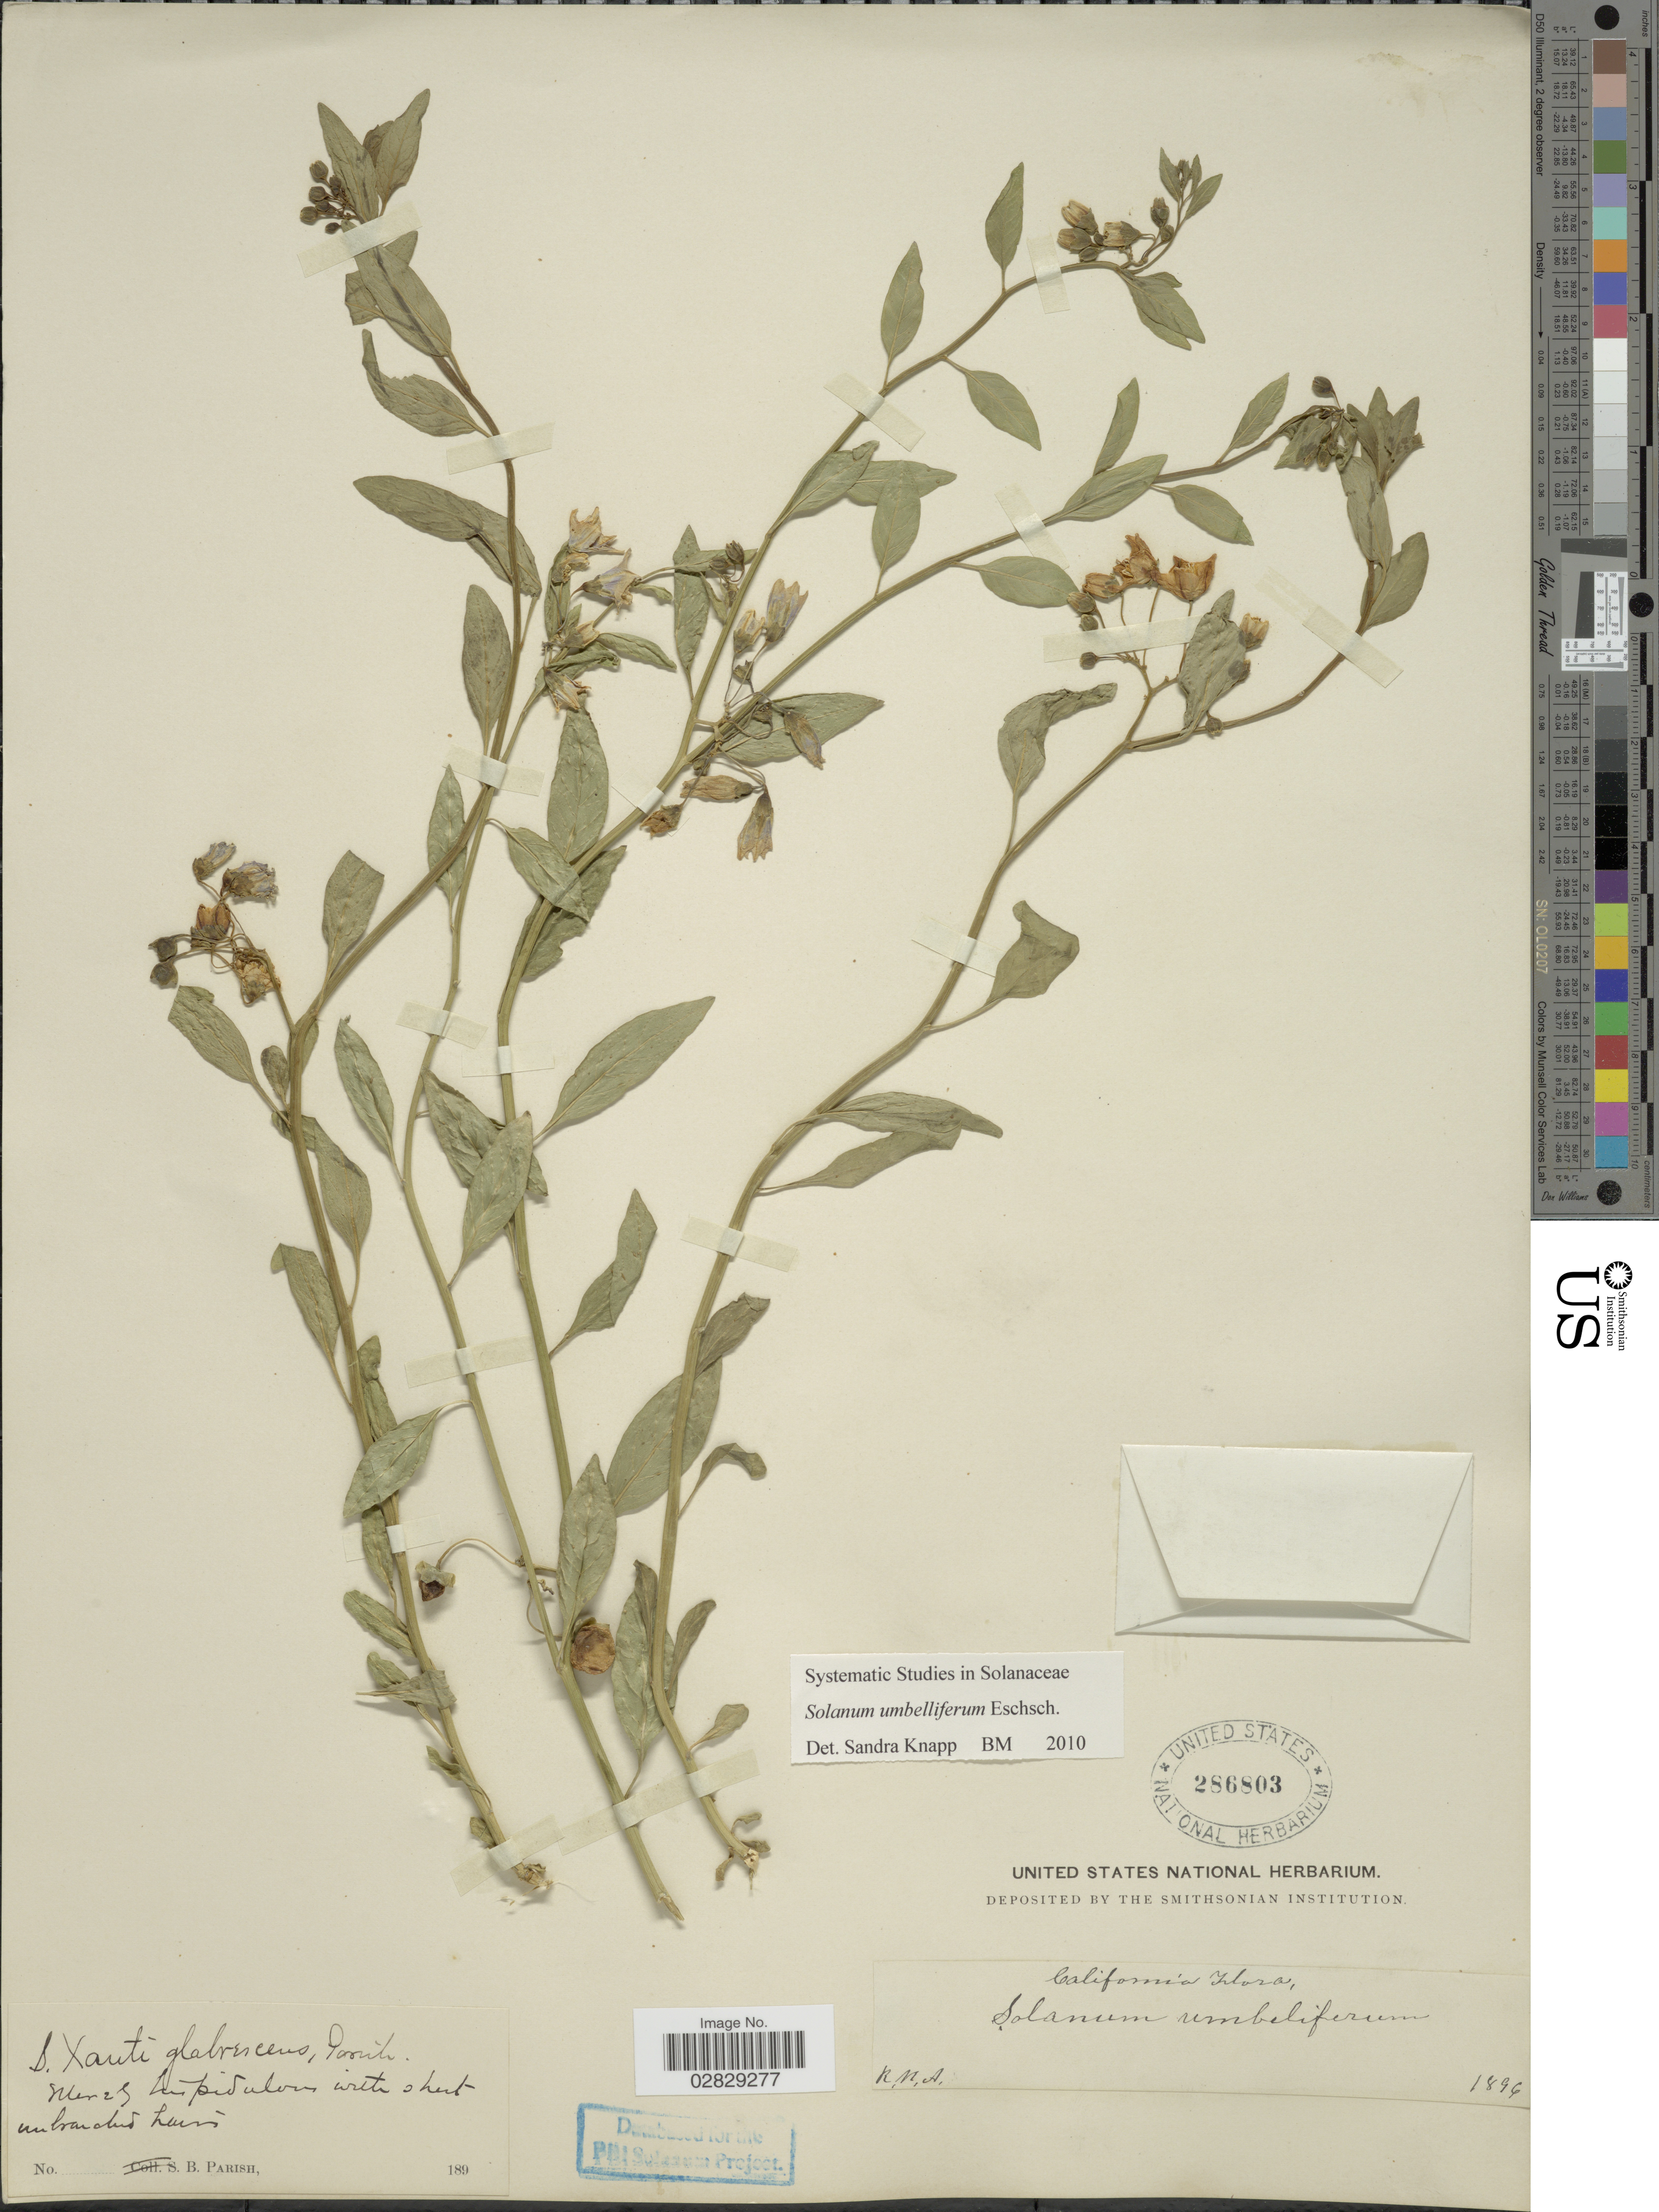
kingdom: Plantae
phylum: Tracheophyta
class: Magnoliopsida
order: Solanales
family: Solanaceae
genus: Solanum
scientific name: Solanum umbelliferum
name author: Eschsch.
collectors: S. B. Parish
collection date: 1896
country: United States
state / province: California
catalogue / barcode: US 286803